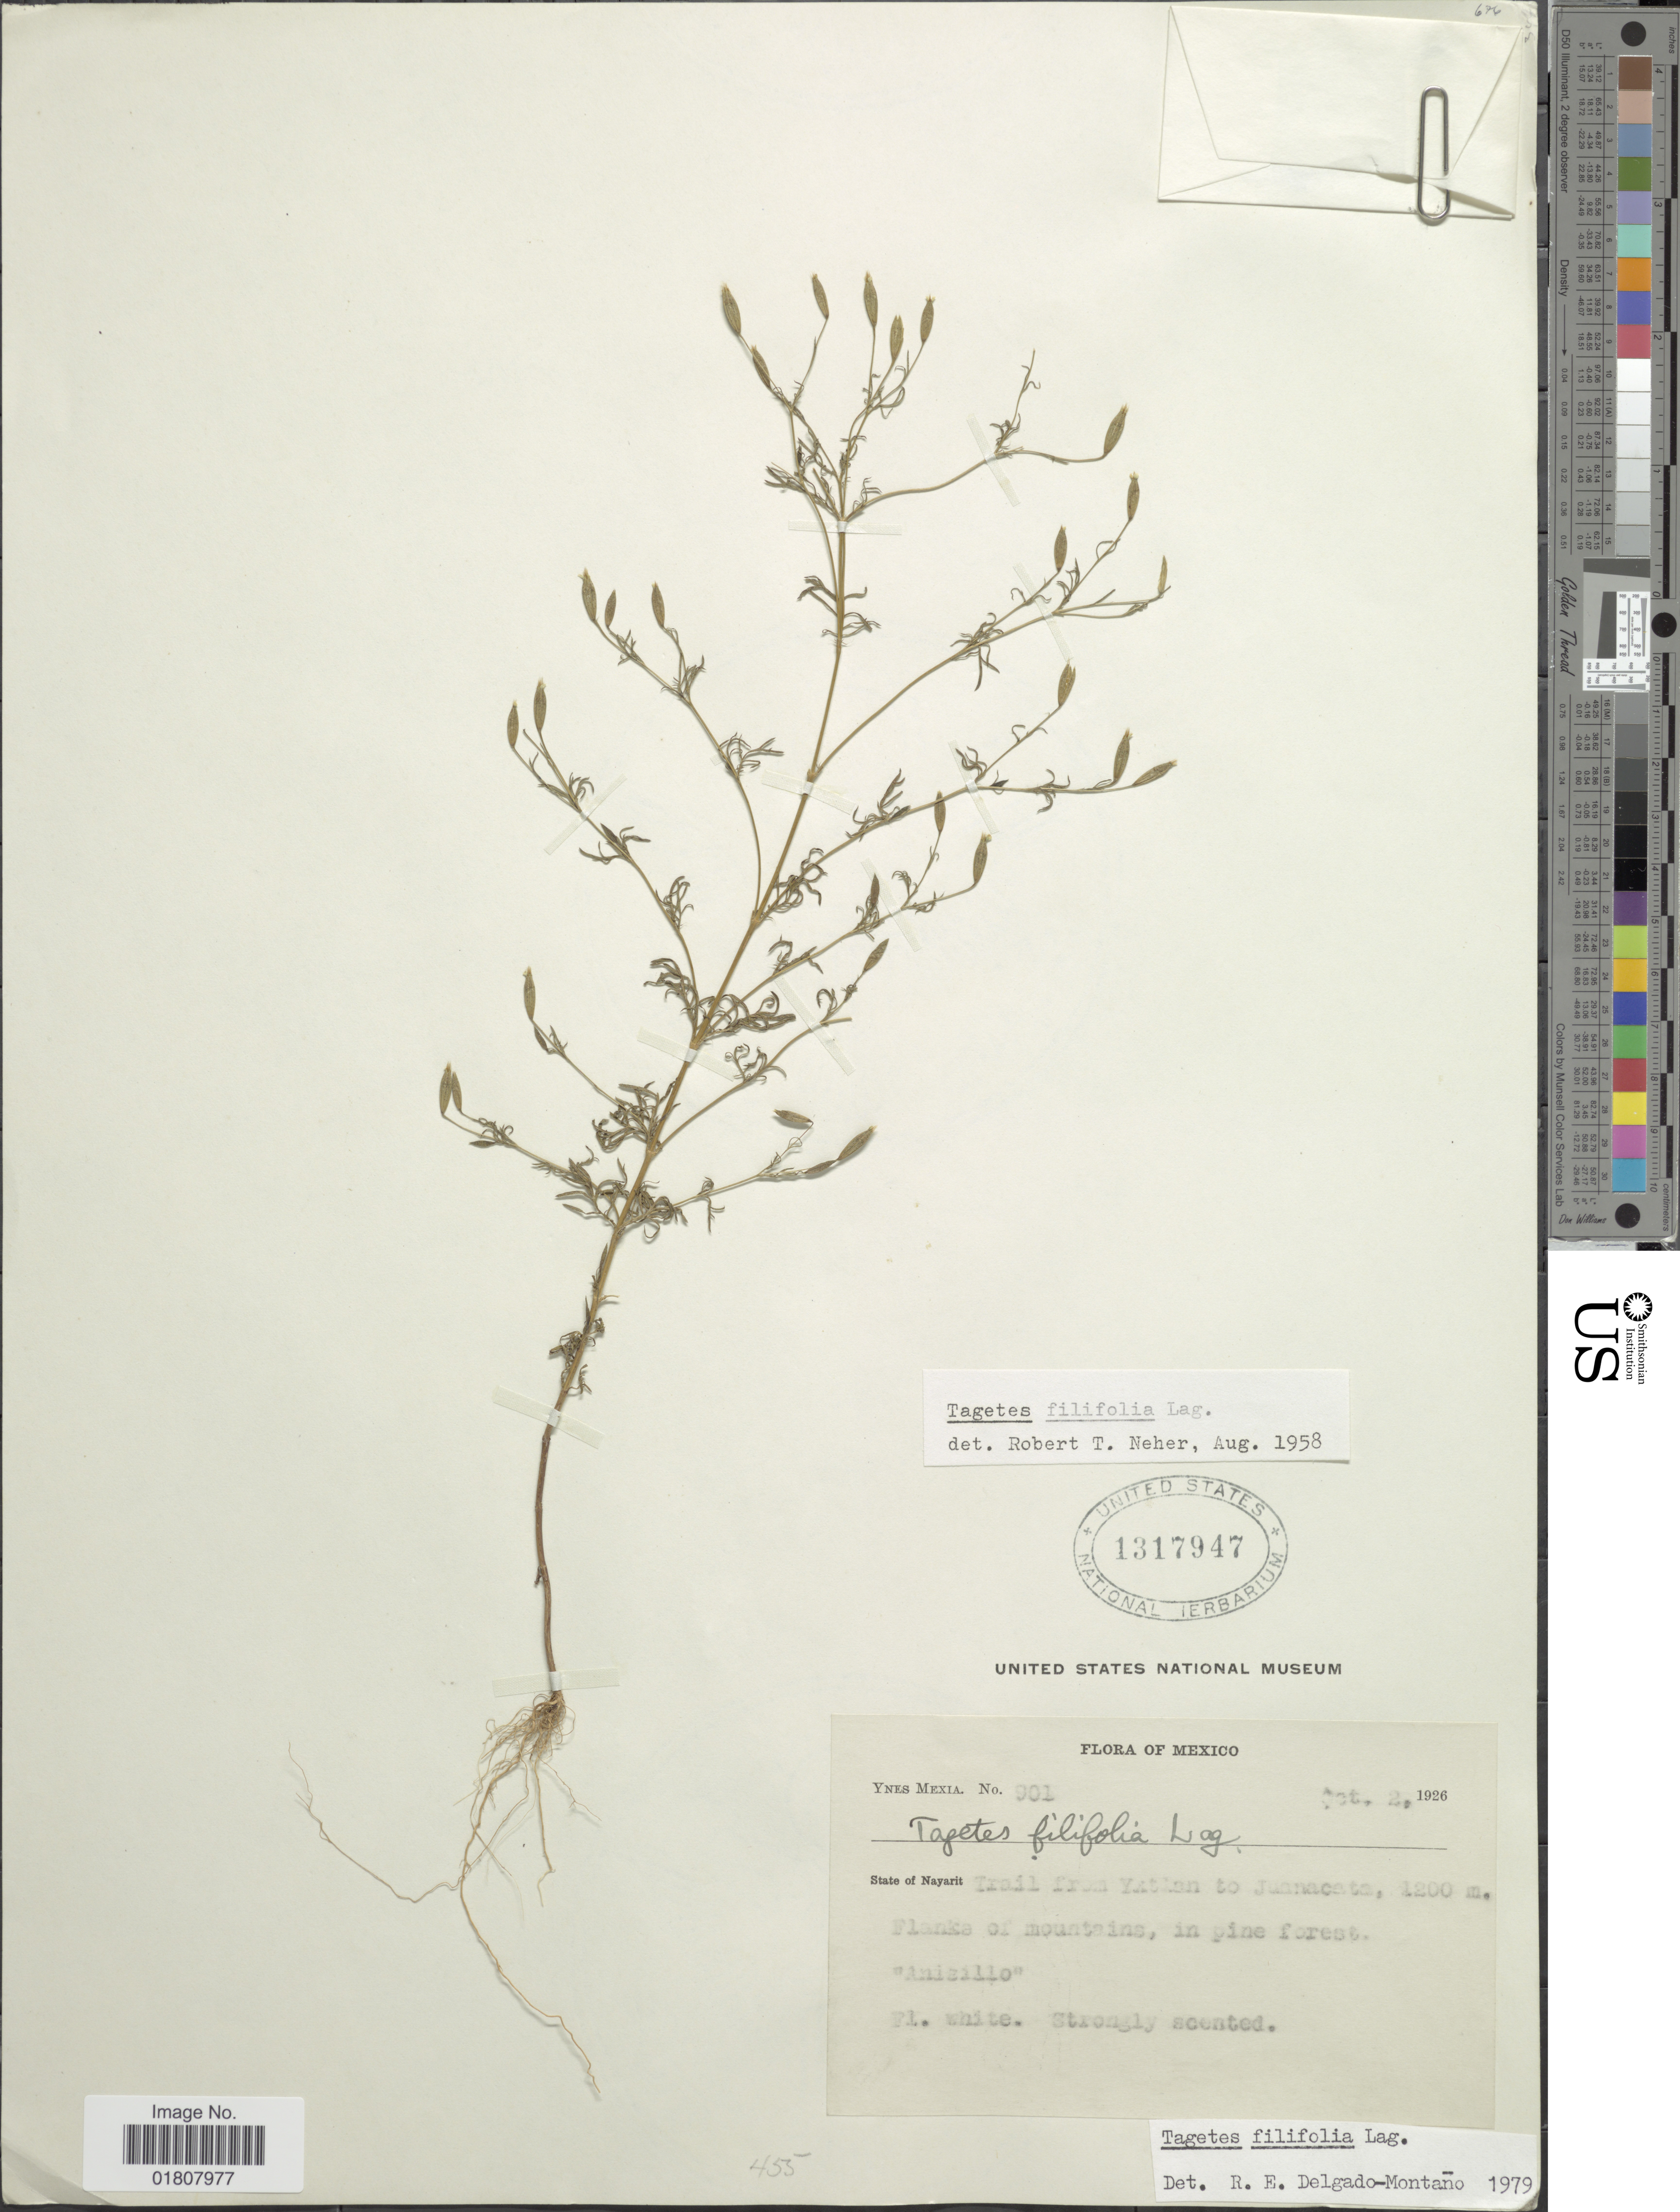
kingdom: Plantae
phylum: Tracheophyta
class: Magnoliopsida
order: Asterales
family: Asteraceae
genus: Tagetes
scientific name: Tagetes filifolia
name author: Lag.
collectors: Y. Mexia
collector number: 901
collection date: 1926-10-02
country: Mexico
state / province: Nayarit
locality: Trail from Yxtlan to Juanacata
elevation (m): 1200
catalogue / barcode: US 1317947